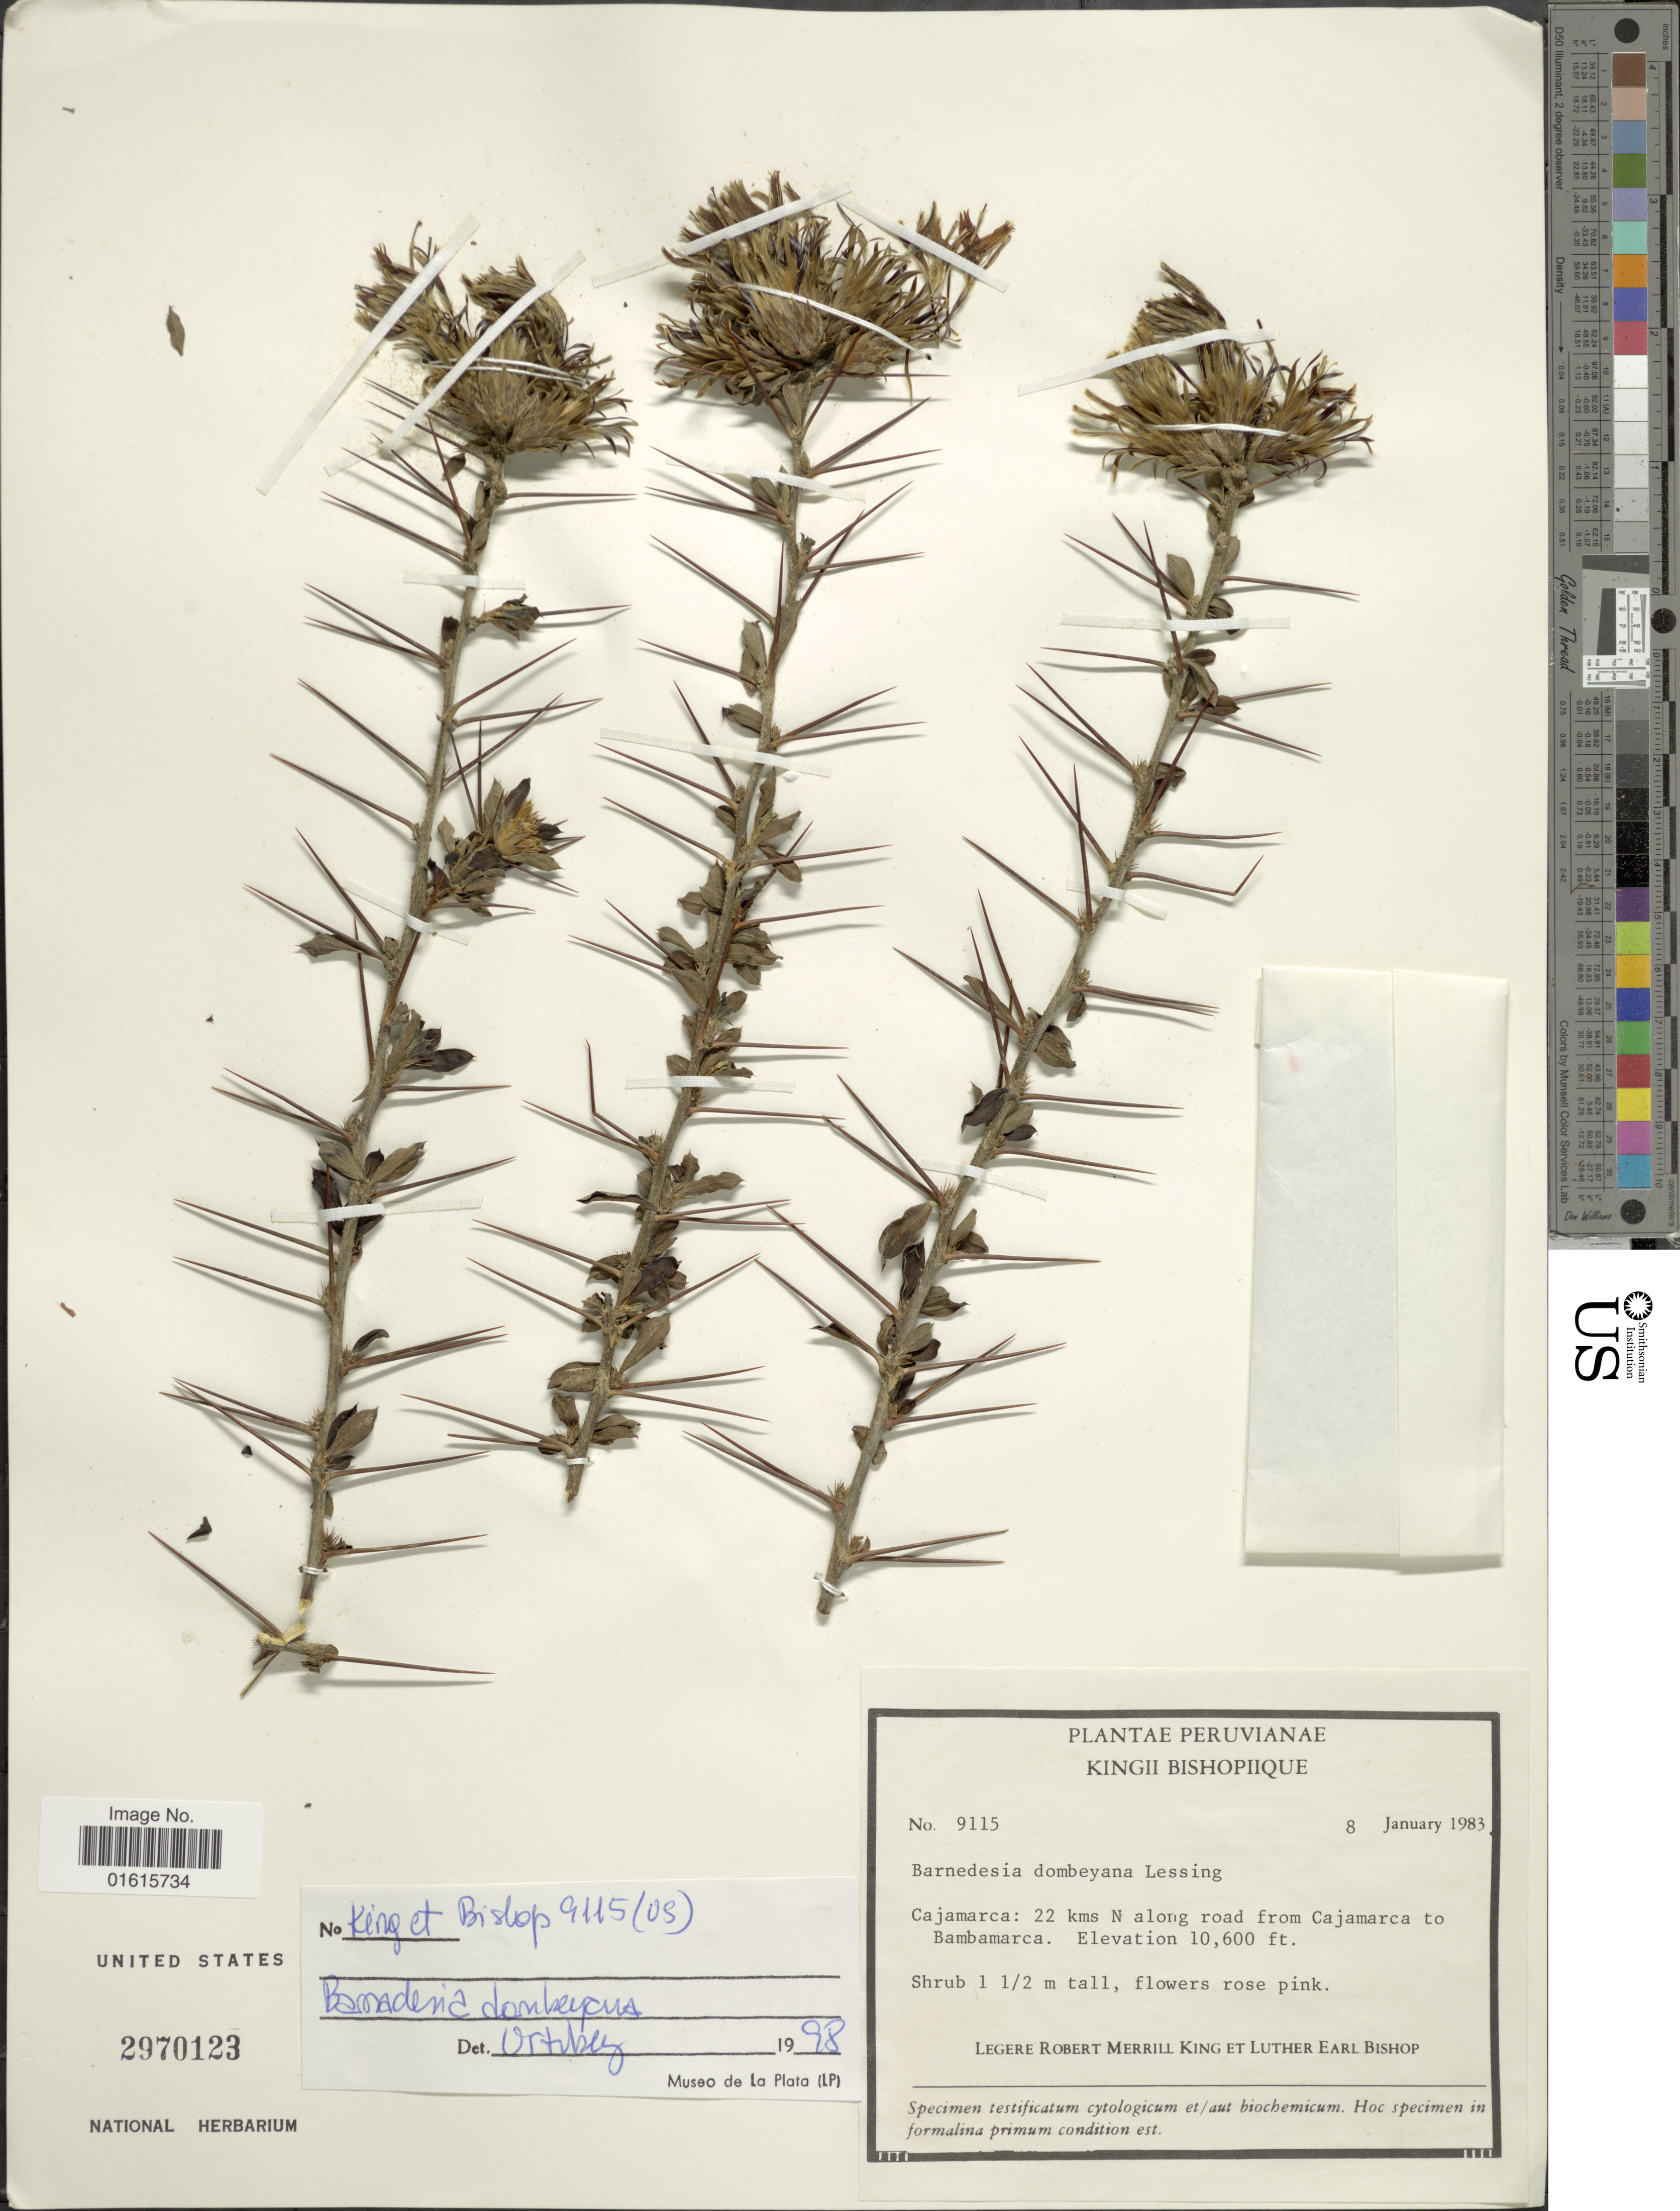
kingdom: Plantae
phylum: Tracheophyta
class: Magnoliopsida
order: Asterales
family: Asteraceae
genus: Barnadesia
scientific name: Barnadesia dombeyana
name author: Less.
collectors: R. M. King & L. E. Bishop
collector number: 9115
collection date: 1983-01-08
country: Peru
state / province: Cajamarca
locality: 22 kms N along road from Cajamarca to Bambamarca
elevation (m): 3231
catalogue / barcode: US 2970123